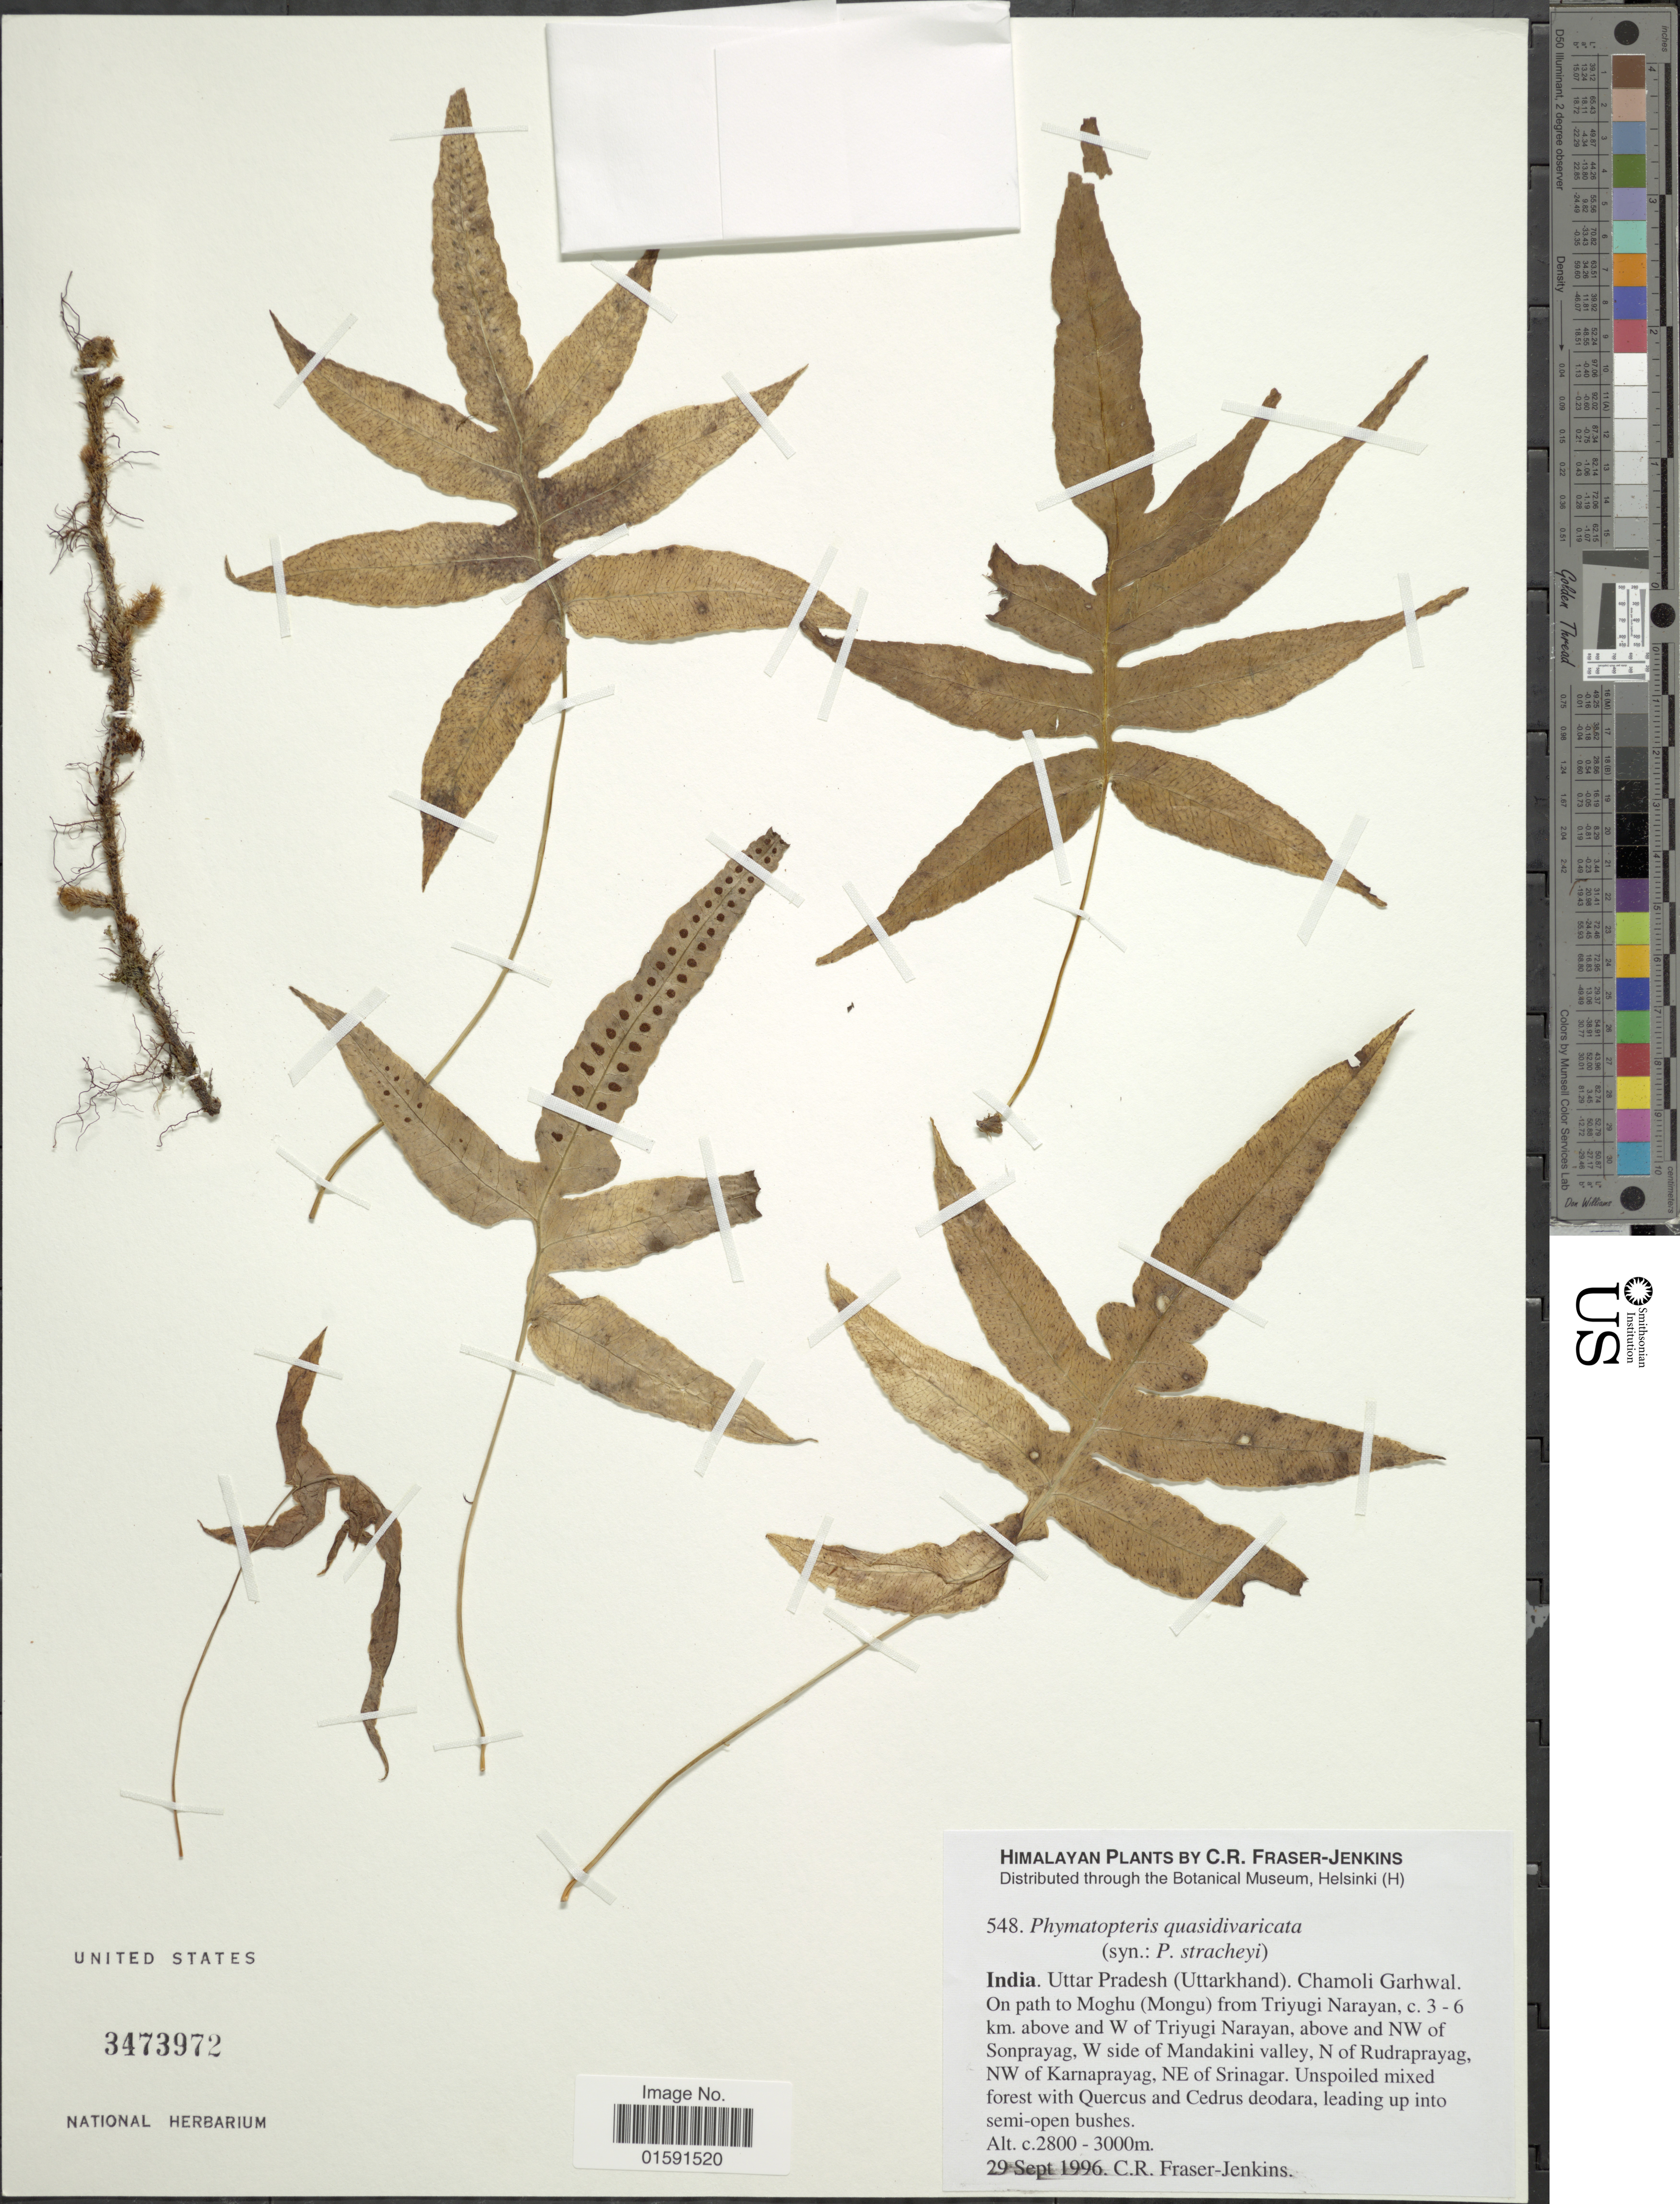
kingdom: Plantae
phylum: Tracheophyta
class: Polypodiopsida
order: Polypodiales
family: Polypodiaceae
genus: Selliguea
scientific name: Selliguea stracheyi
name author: (Ching) S. L. Yu et al.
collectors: C. R. Fraser-Jenkins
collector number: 548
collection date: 1996-09-29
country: India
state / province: Uttar Pradesh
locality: India. Uttar Pradesh (Uttarkhand). Chamolui Garhwal. On path to Moghu (Mongu) from Triyugi Narayan, 3-6 km above and W of Triyugi Narayan, above and NW of Sonprayag, W side of Mandakini valley, N of Rudraprayag, NW of Karnaprayag, NE of Srinagar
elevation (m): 2800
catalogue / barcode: US 3473972